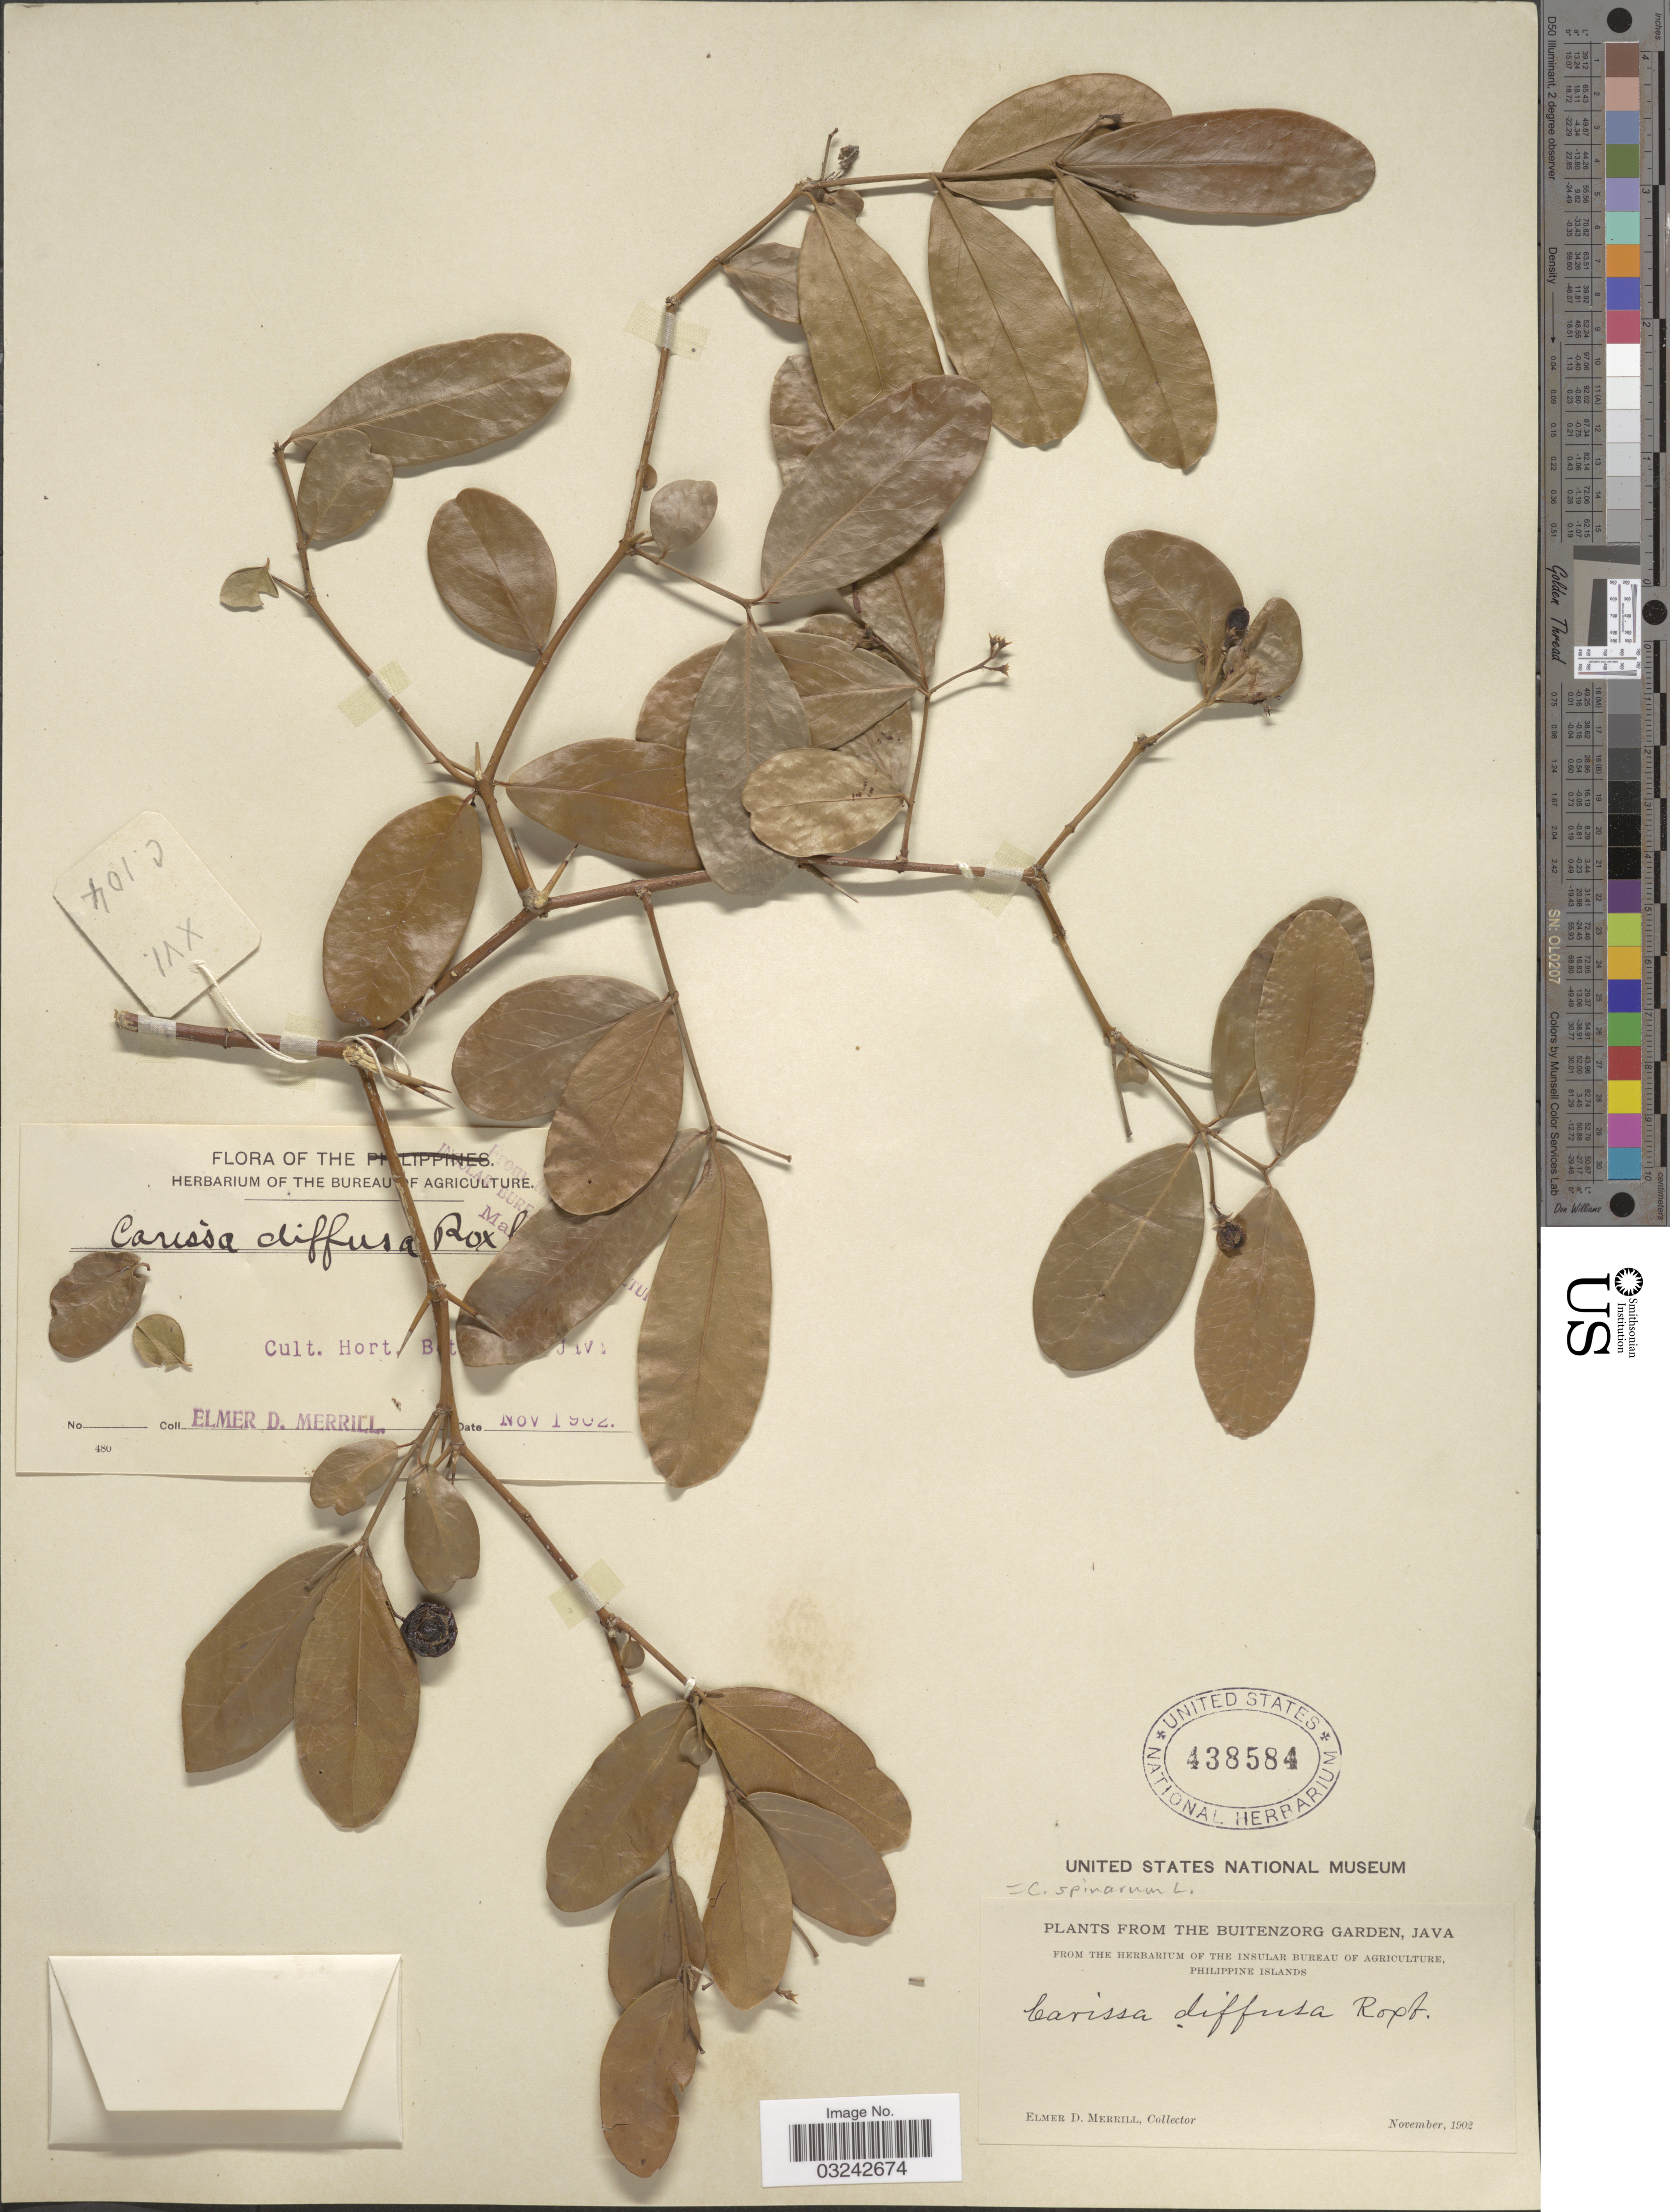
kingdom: Plantae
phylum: Tracheophyta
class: Magnoliopsida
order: Gentianales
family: Apocynaceae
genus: Carissa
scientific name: Carissa spinarum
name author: L.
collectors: E. D. Merrill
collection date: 1902-11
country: Indonesia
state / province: Java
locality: The Buitenzorg Garden. Hort. B[illegible text]t [illegible text]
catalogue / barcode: US 438584